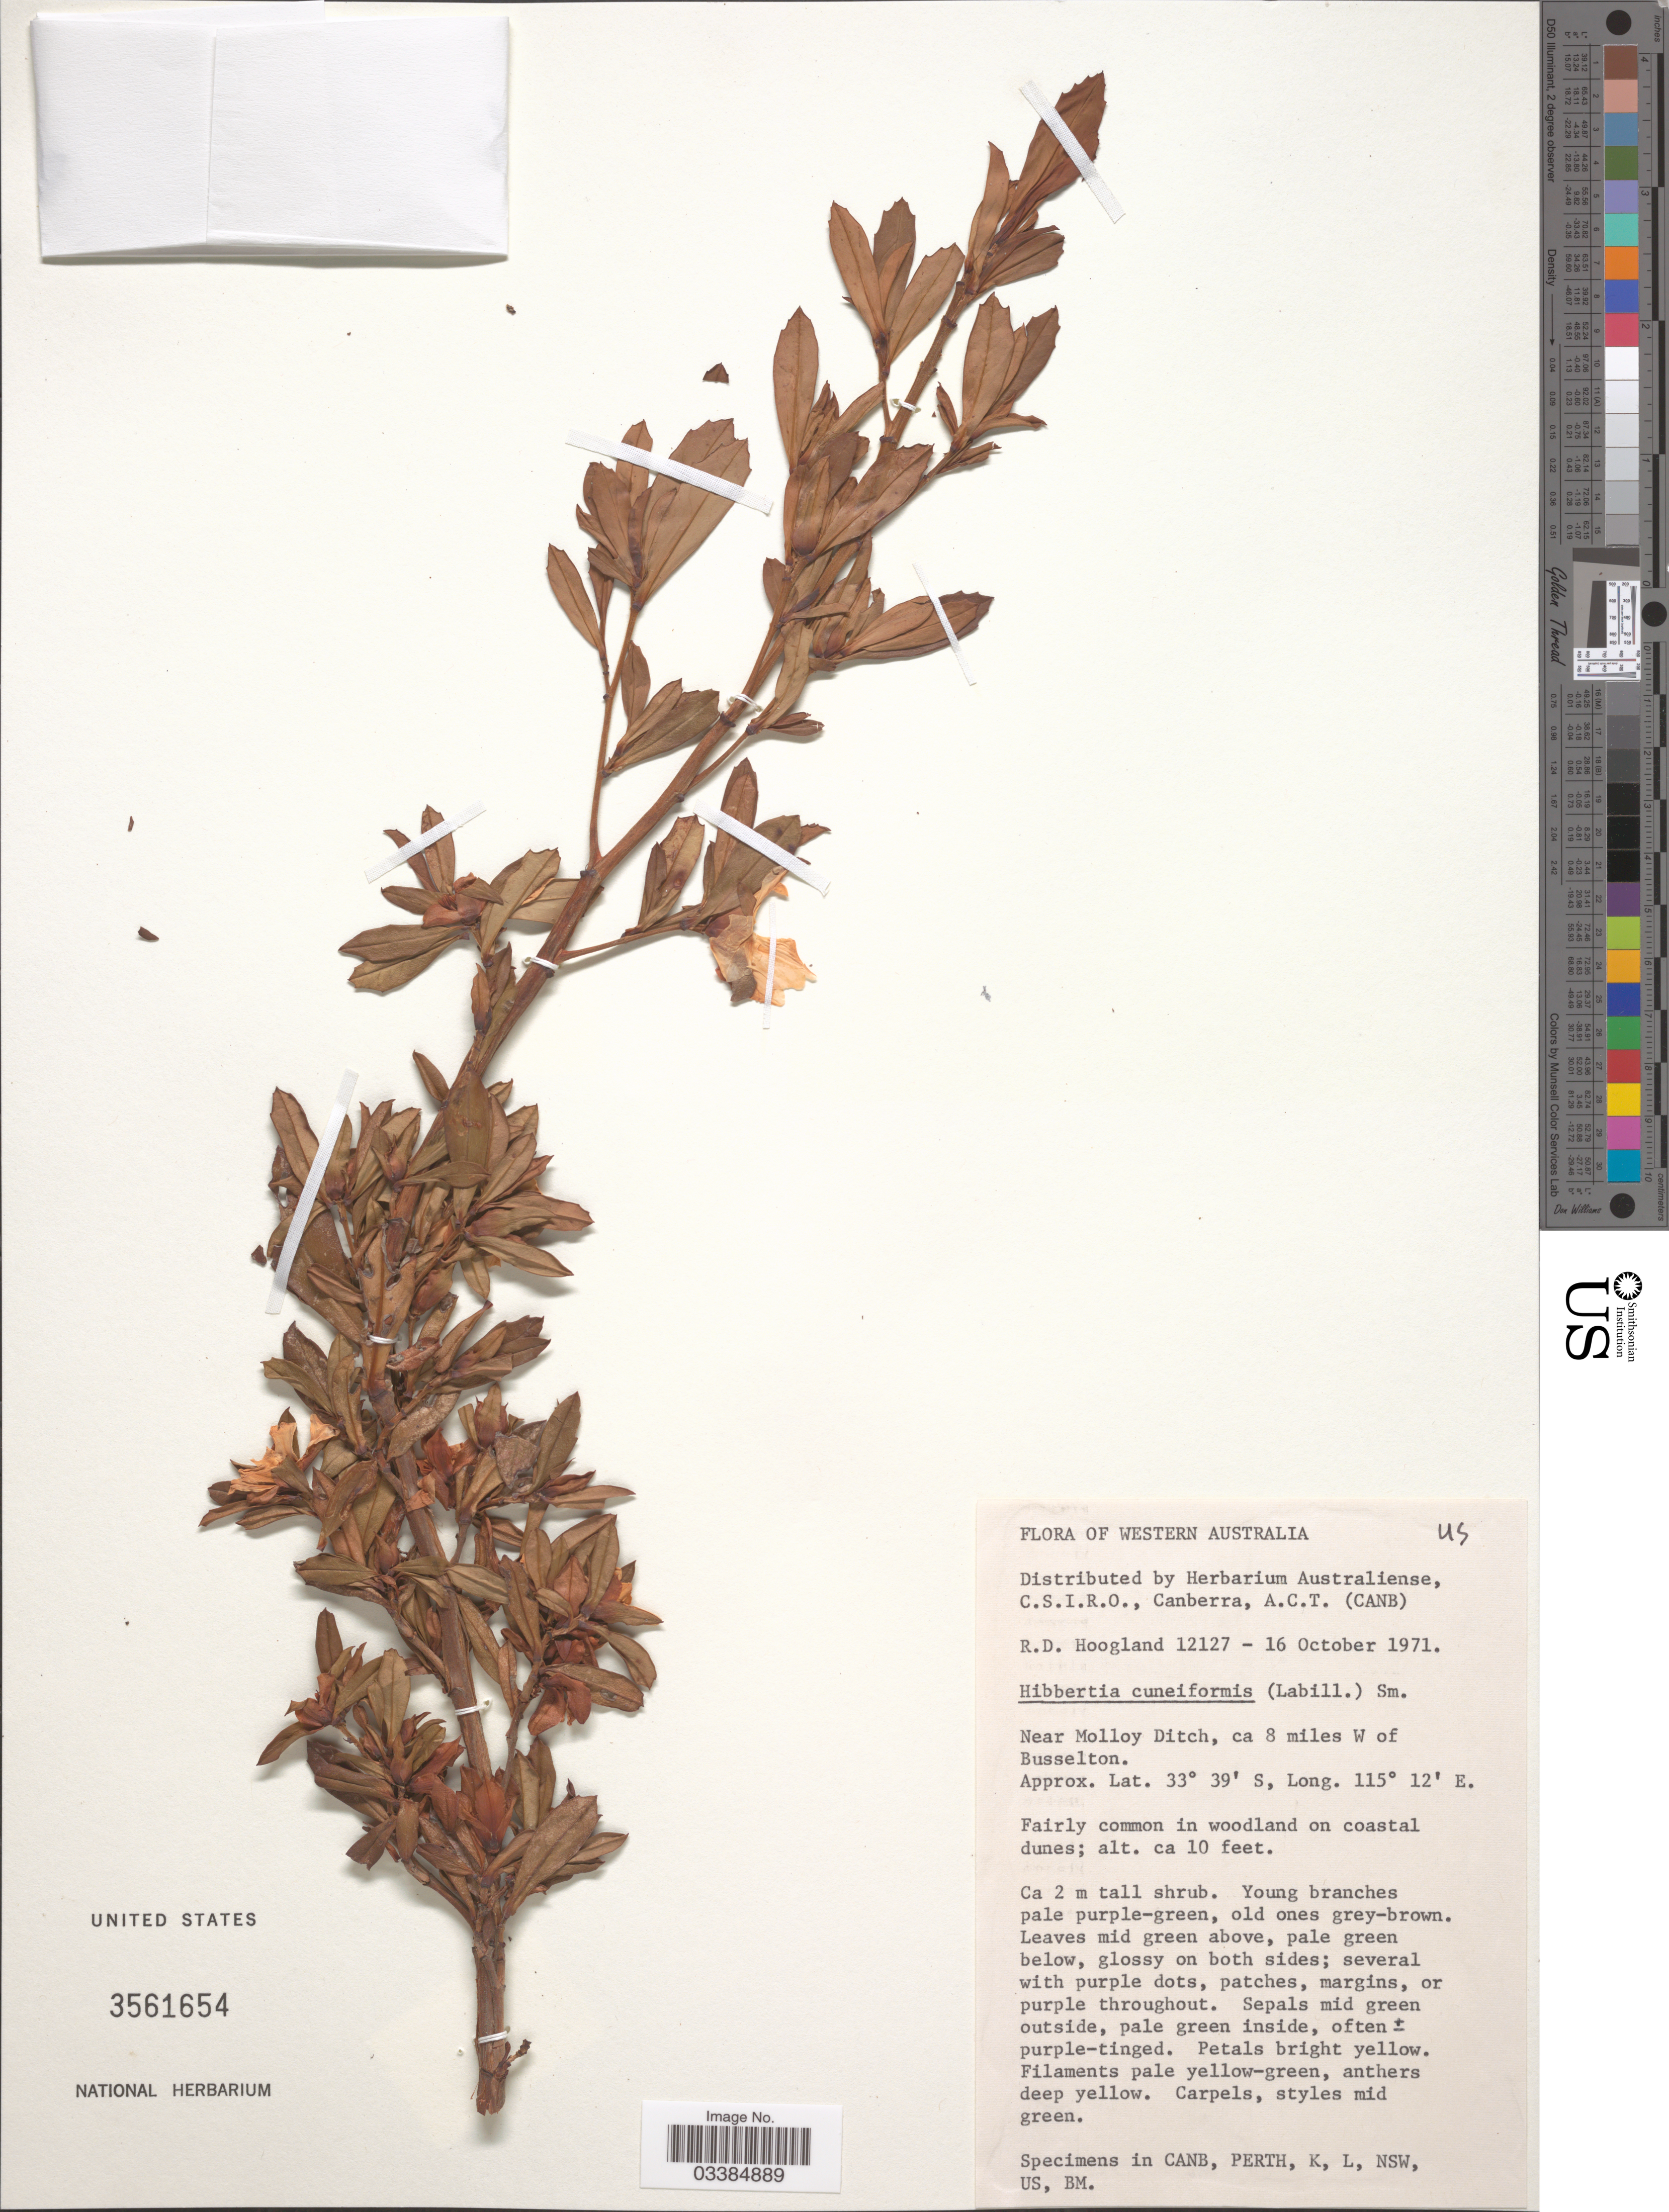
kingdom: Plantae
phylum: Tracheophyta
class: Magnoliopsida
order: Dilleniales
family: Dilleniaceae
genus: Hibbertia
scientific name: Hibbertia cuneiformis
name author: (Labill.) Sm.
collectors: R. D. Hoogland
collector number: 12127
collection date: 1971-10-16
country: Australia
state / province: Western Australia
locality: Near Molloy Ditch, ca 8 miles W of Busselton.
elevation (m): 3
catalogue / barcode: US 3561654